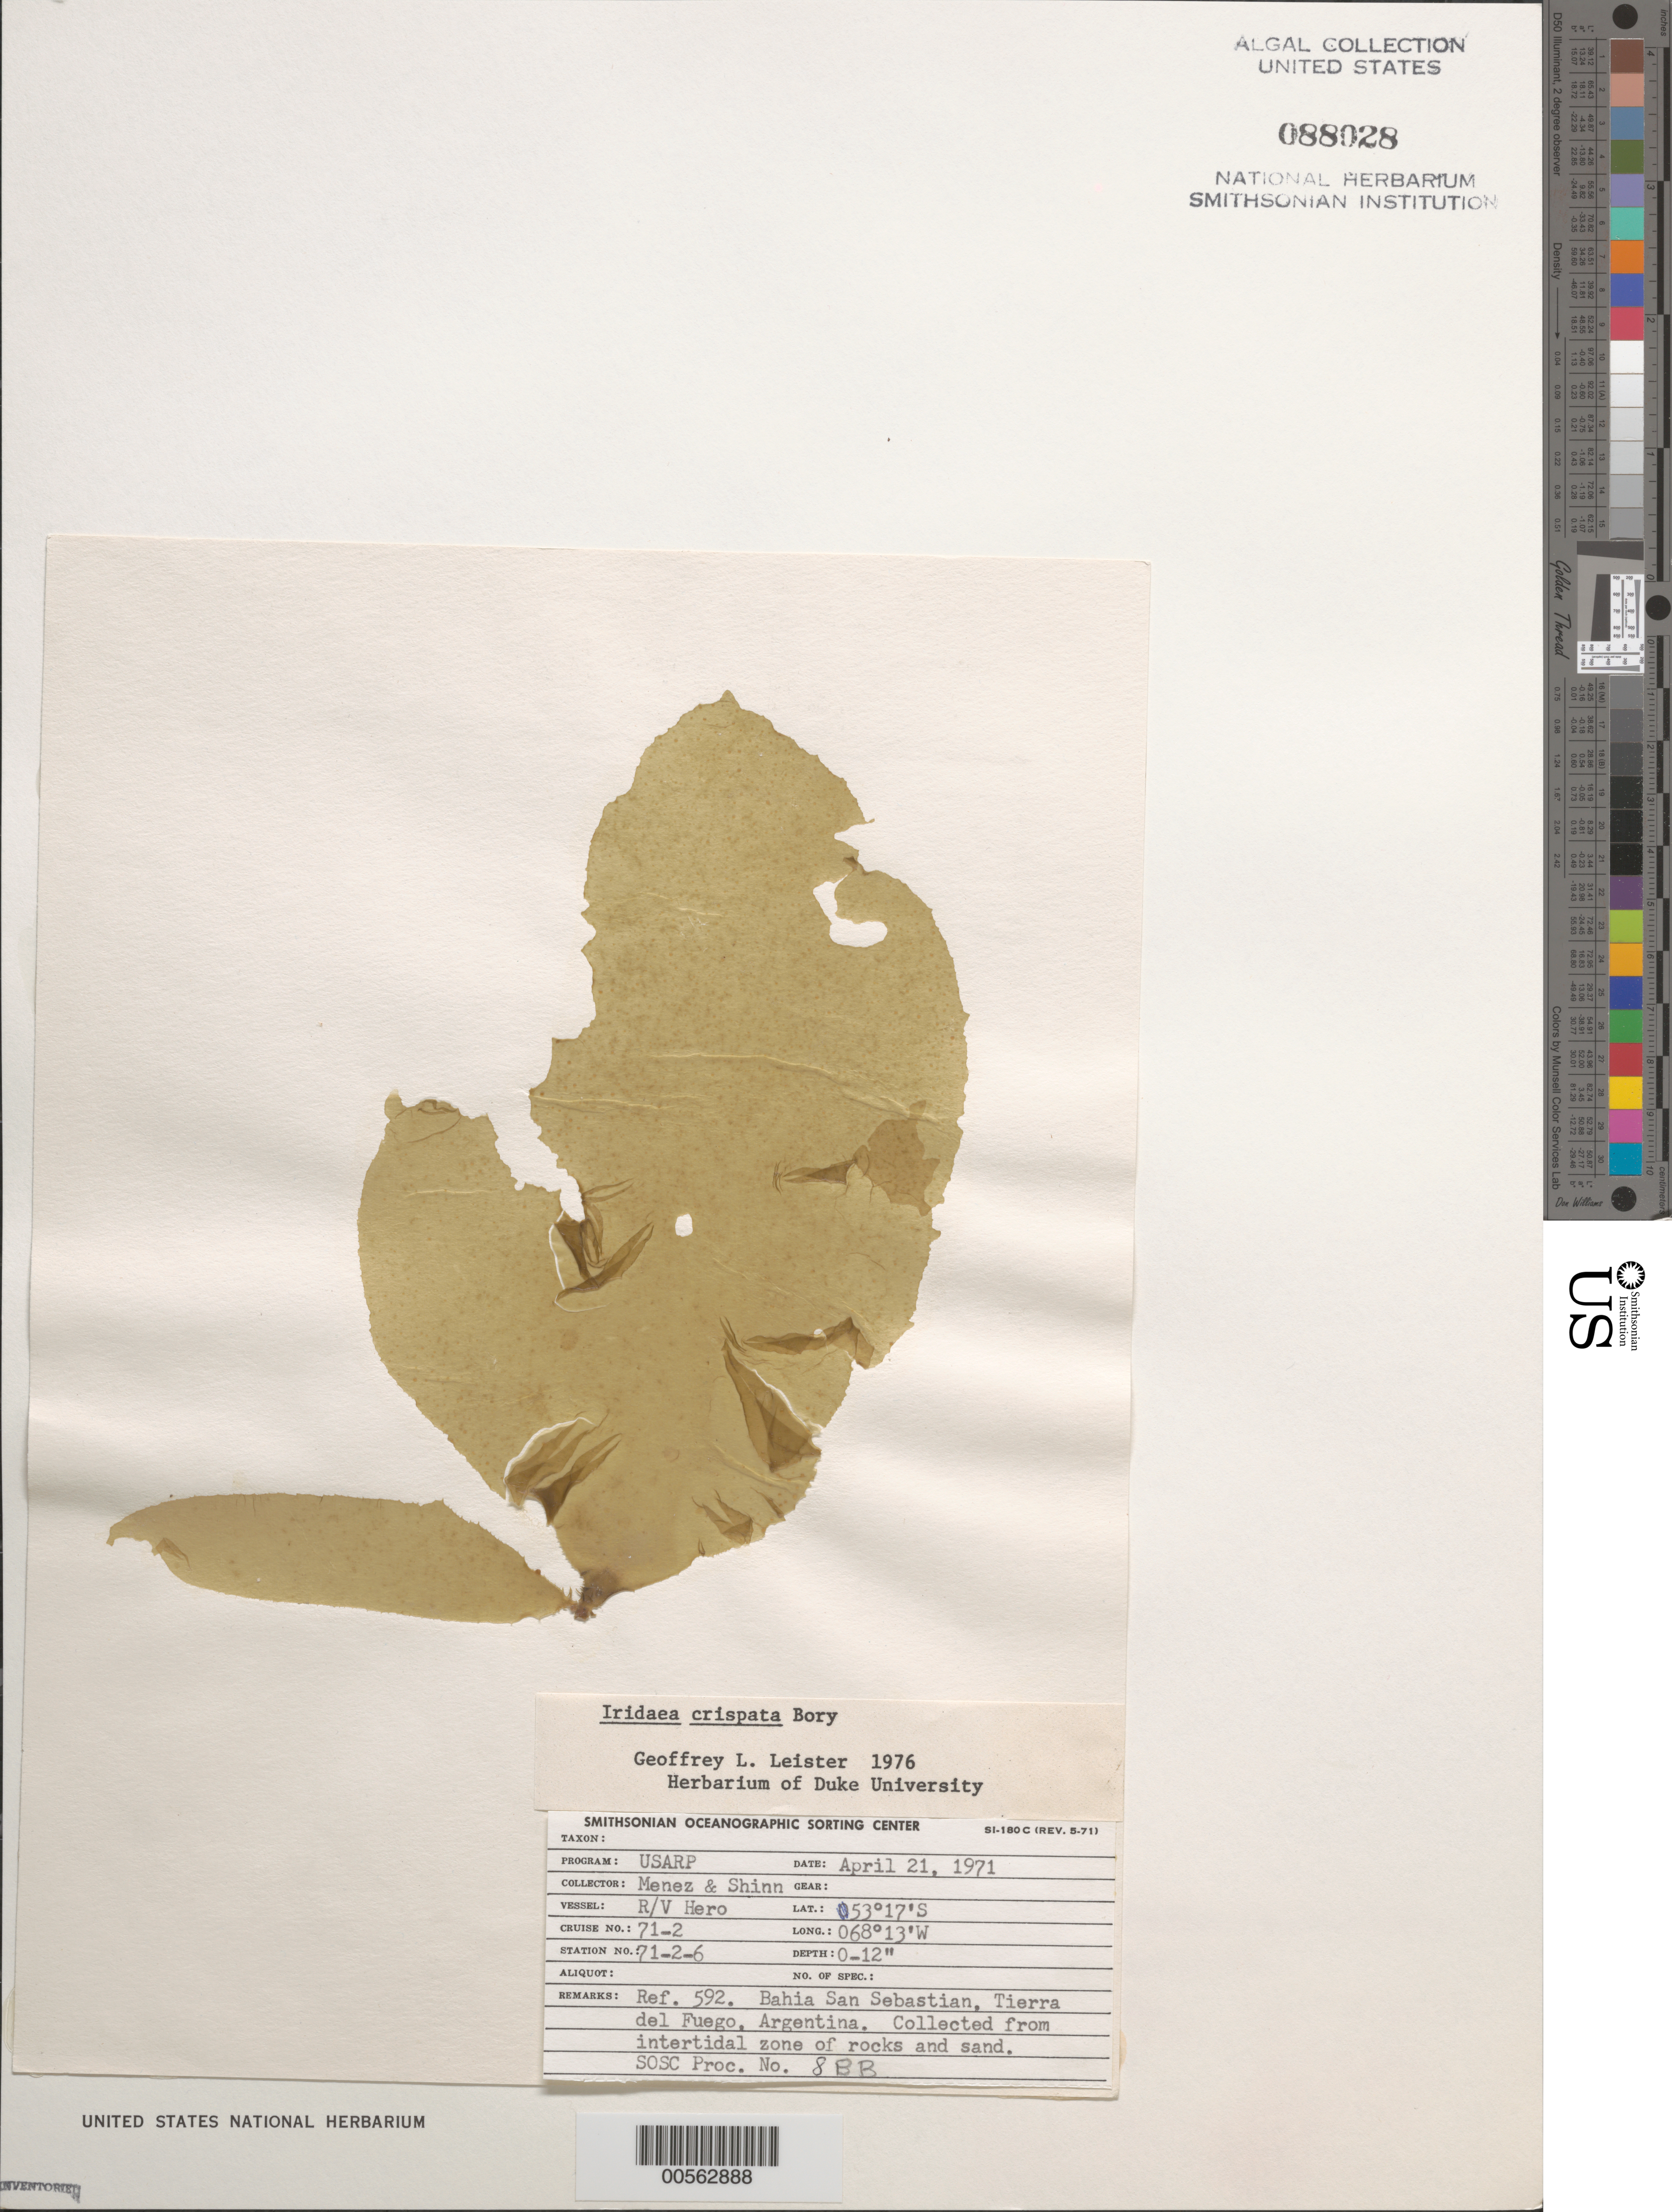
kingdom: Plantae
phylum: Rhodophyta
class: Florideophyceae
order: Gigartinales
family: Gigartinaceae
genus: Sarcothalia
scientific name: Sarcothalia crispata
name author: (Bory) Leister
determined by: Algae name updating Project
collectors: Meñez & -. Shinn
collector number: Station 71-2-6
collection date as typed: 21 Apr 1969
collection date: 1969-04-21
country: Argentina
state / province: Tierra del Fuego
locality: Bahia San Sebastian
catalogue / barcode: US 88028